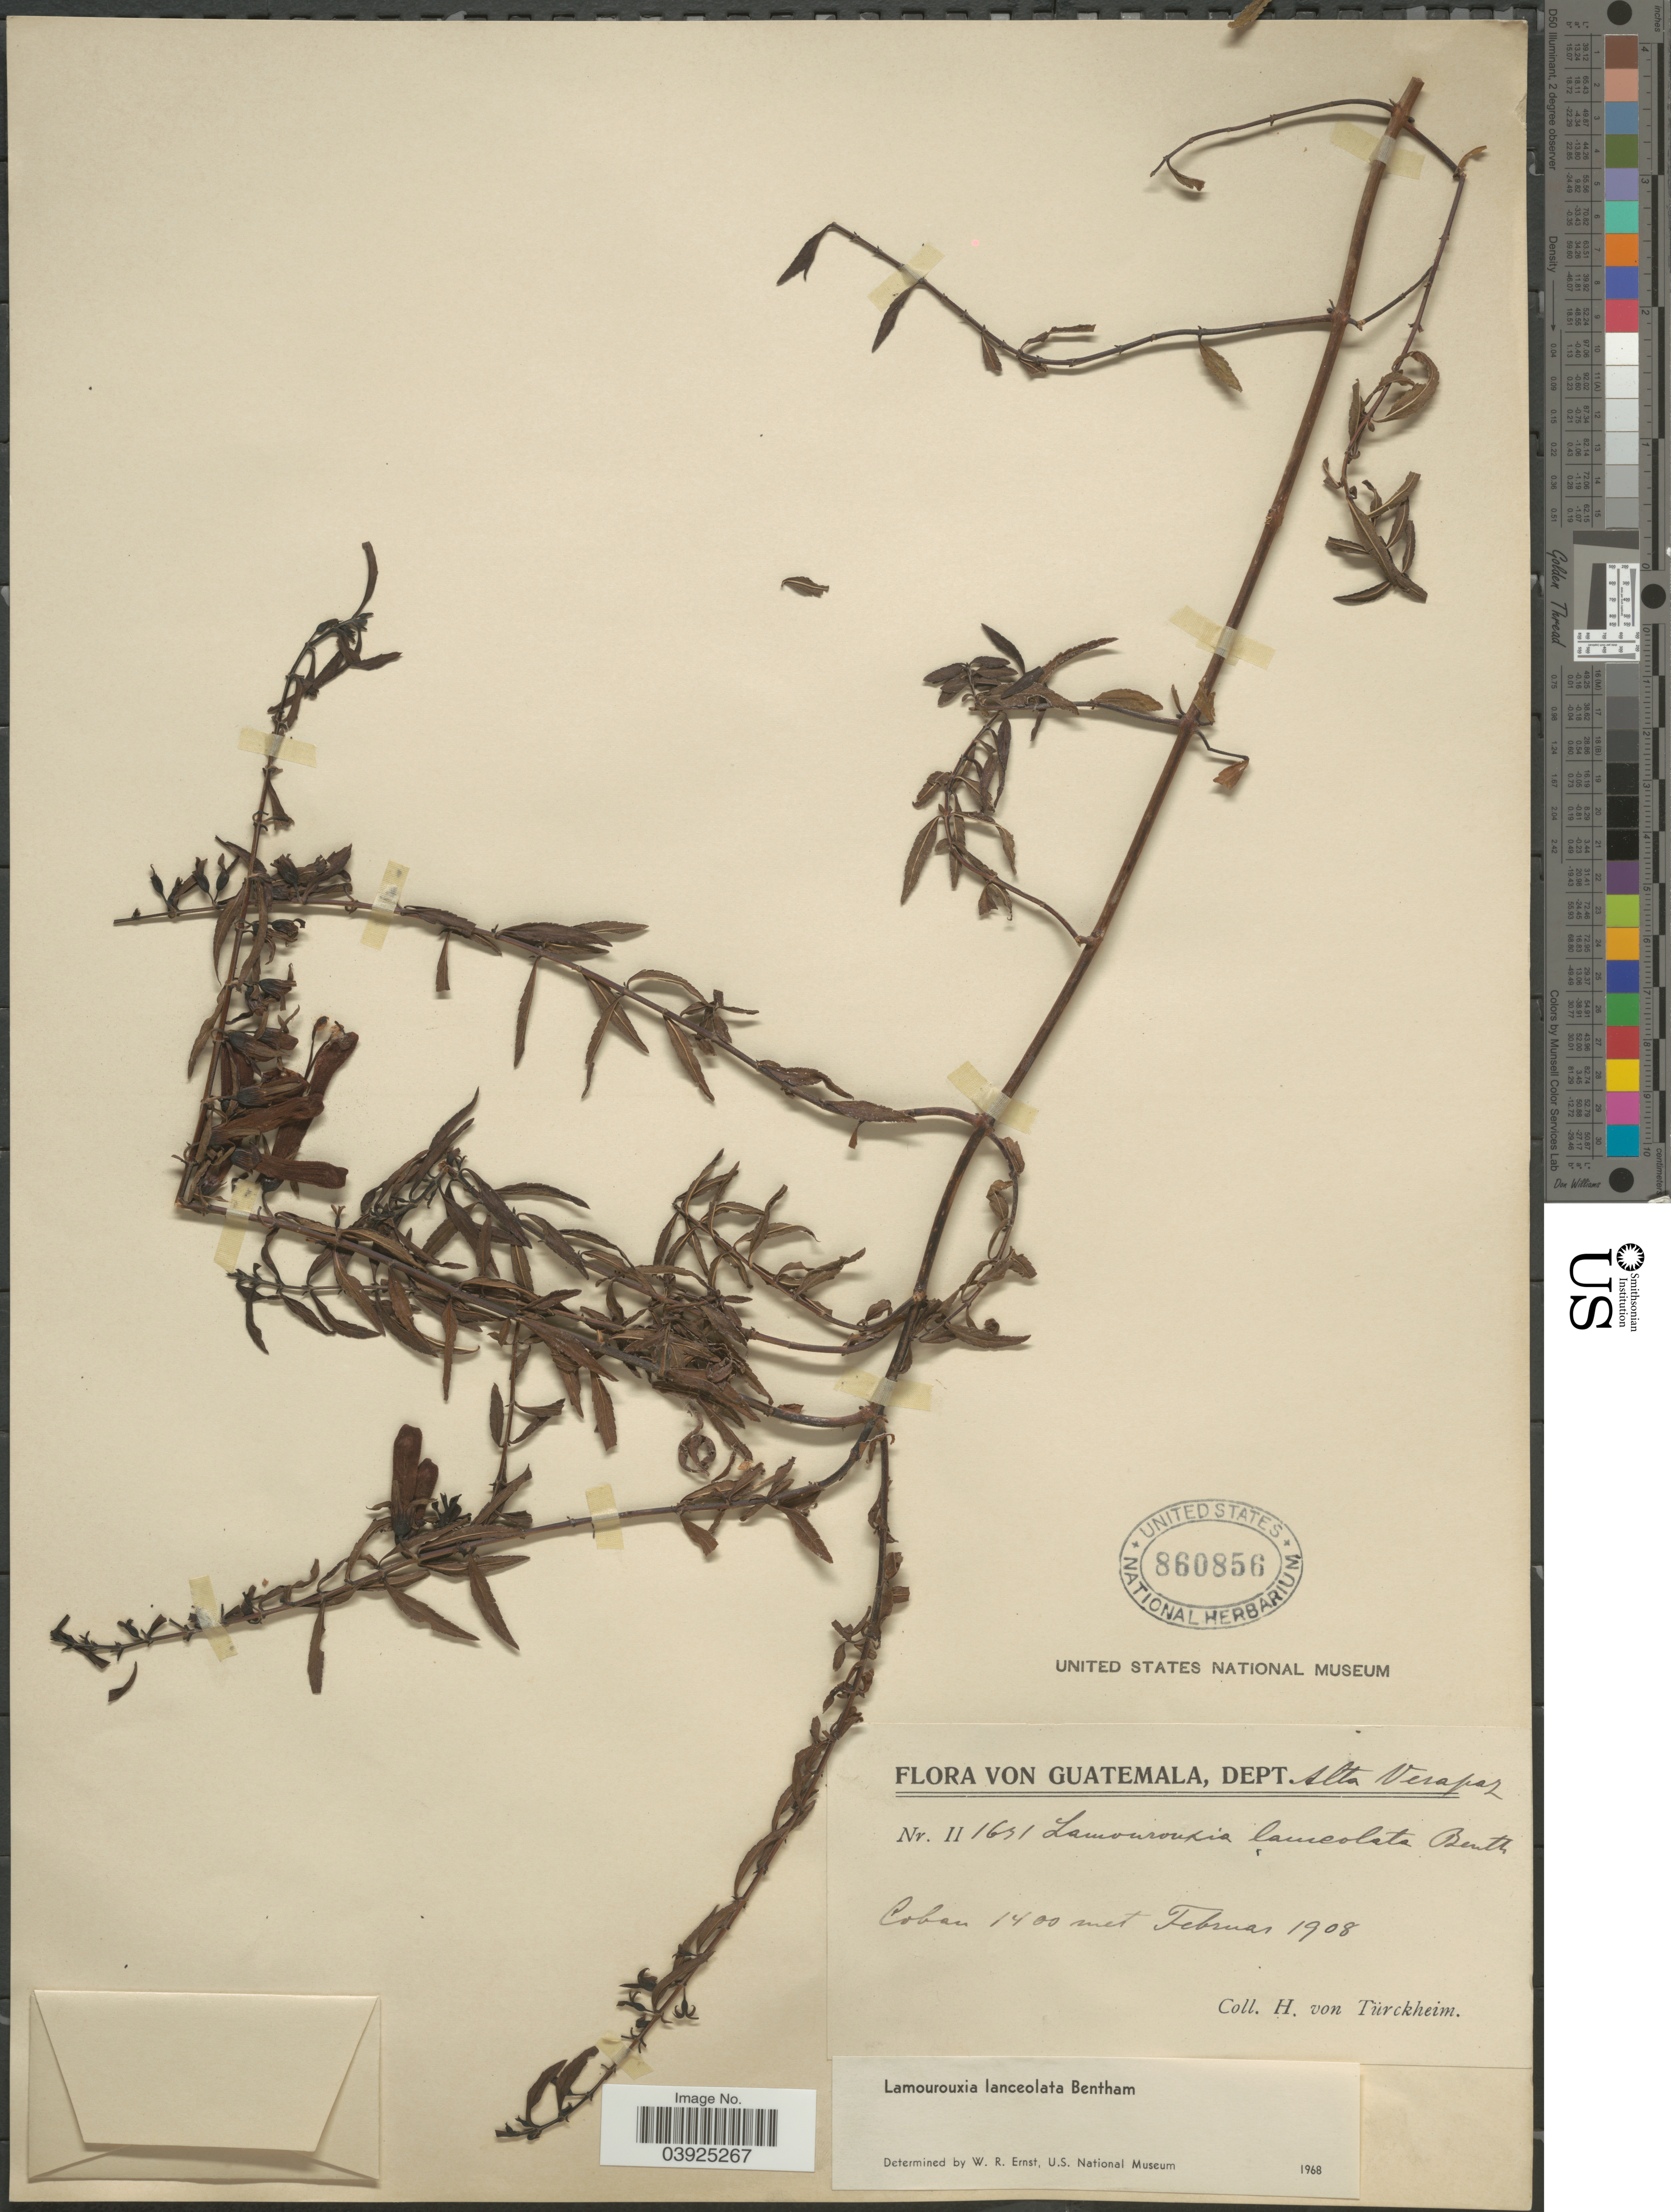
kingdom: Plantae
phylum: Tracheophyta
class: Magnoliopsida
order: Lamiales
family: Orobanchaceae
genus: Lamourouxia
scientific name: Lamourouxia lanceolata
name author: Benth.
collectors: H. von Türckheim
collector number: II1631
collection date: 1908-02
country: Guatemala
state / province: Alta Verapaz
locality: Dept. Alta Verapaz. Coban.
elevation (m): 1400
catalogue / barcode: US 860856